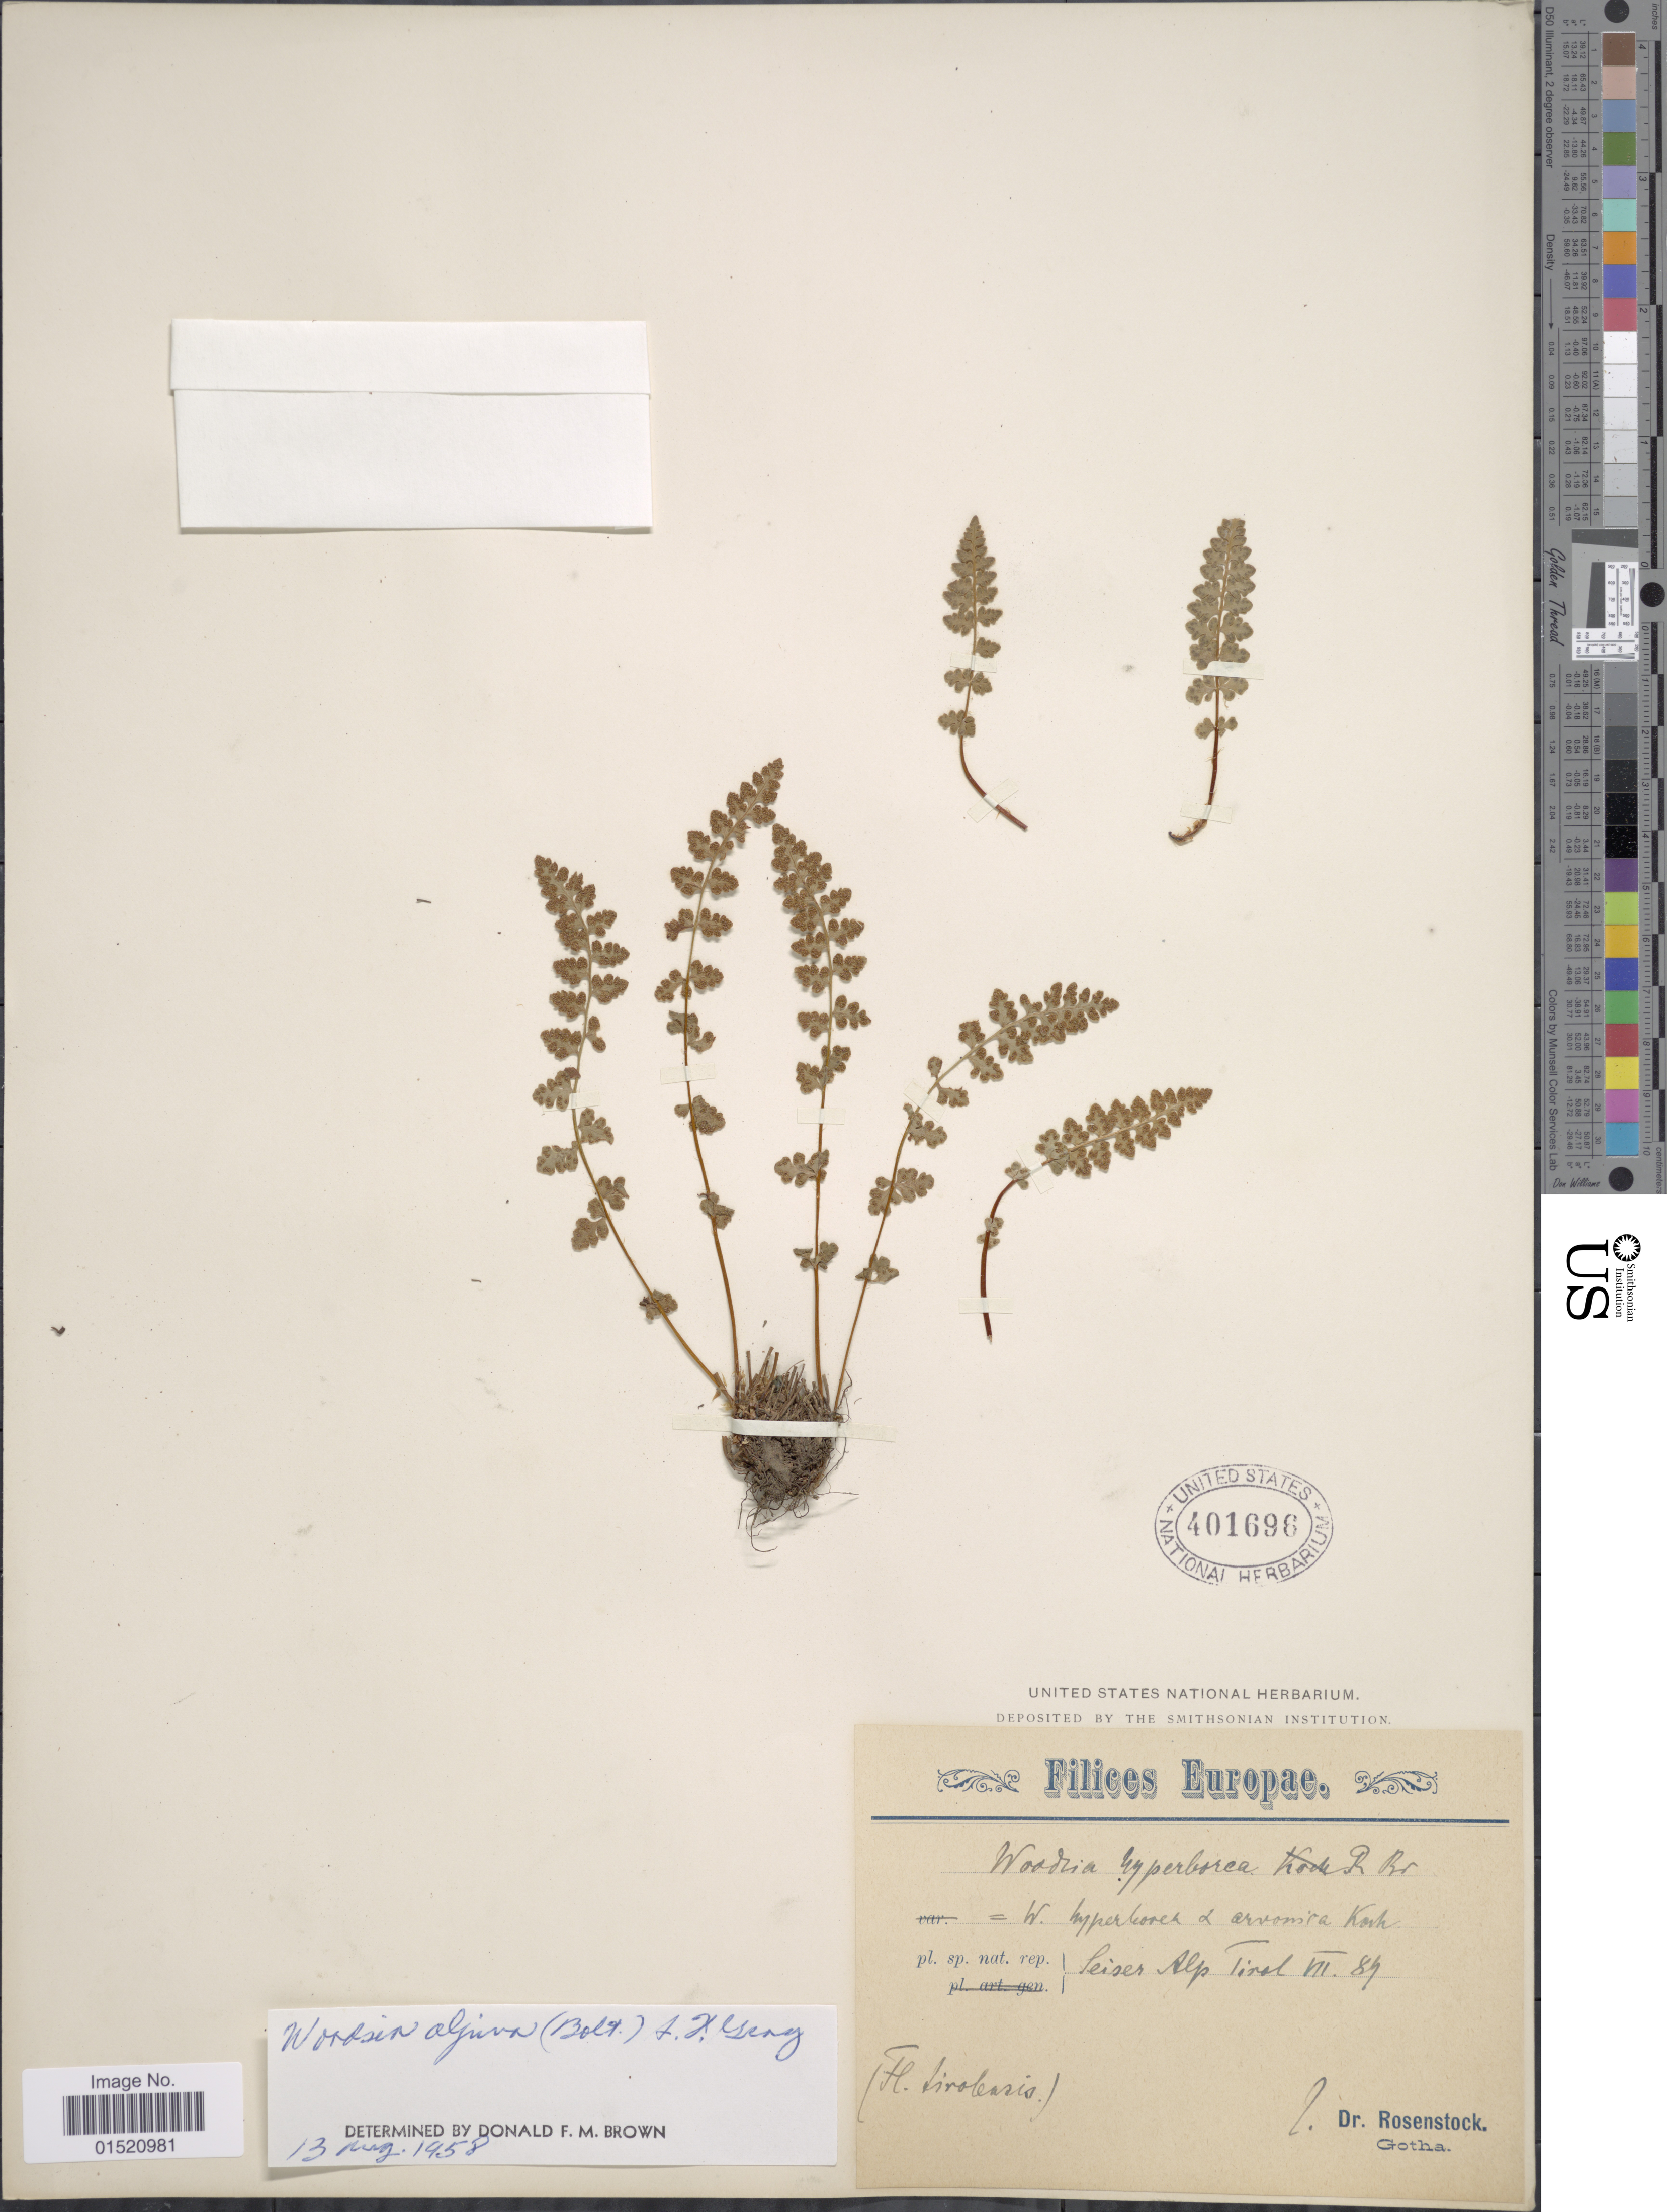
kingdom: Plantae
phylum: Tracheophyta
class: Polypodiopsida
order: Polypodiales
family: Woodsiaceae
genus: Woodsia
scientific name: Woodsia alpina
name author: (Bolton) S.F. Gray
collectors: -- Rosenstock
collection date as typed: Transcribed d/m/y: /7/89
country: Italy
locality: Seiser Alp Tirol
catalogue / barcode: US 401696